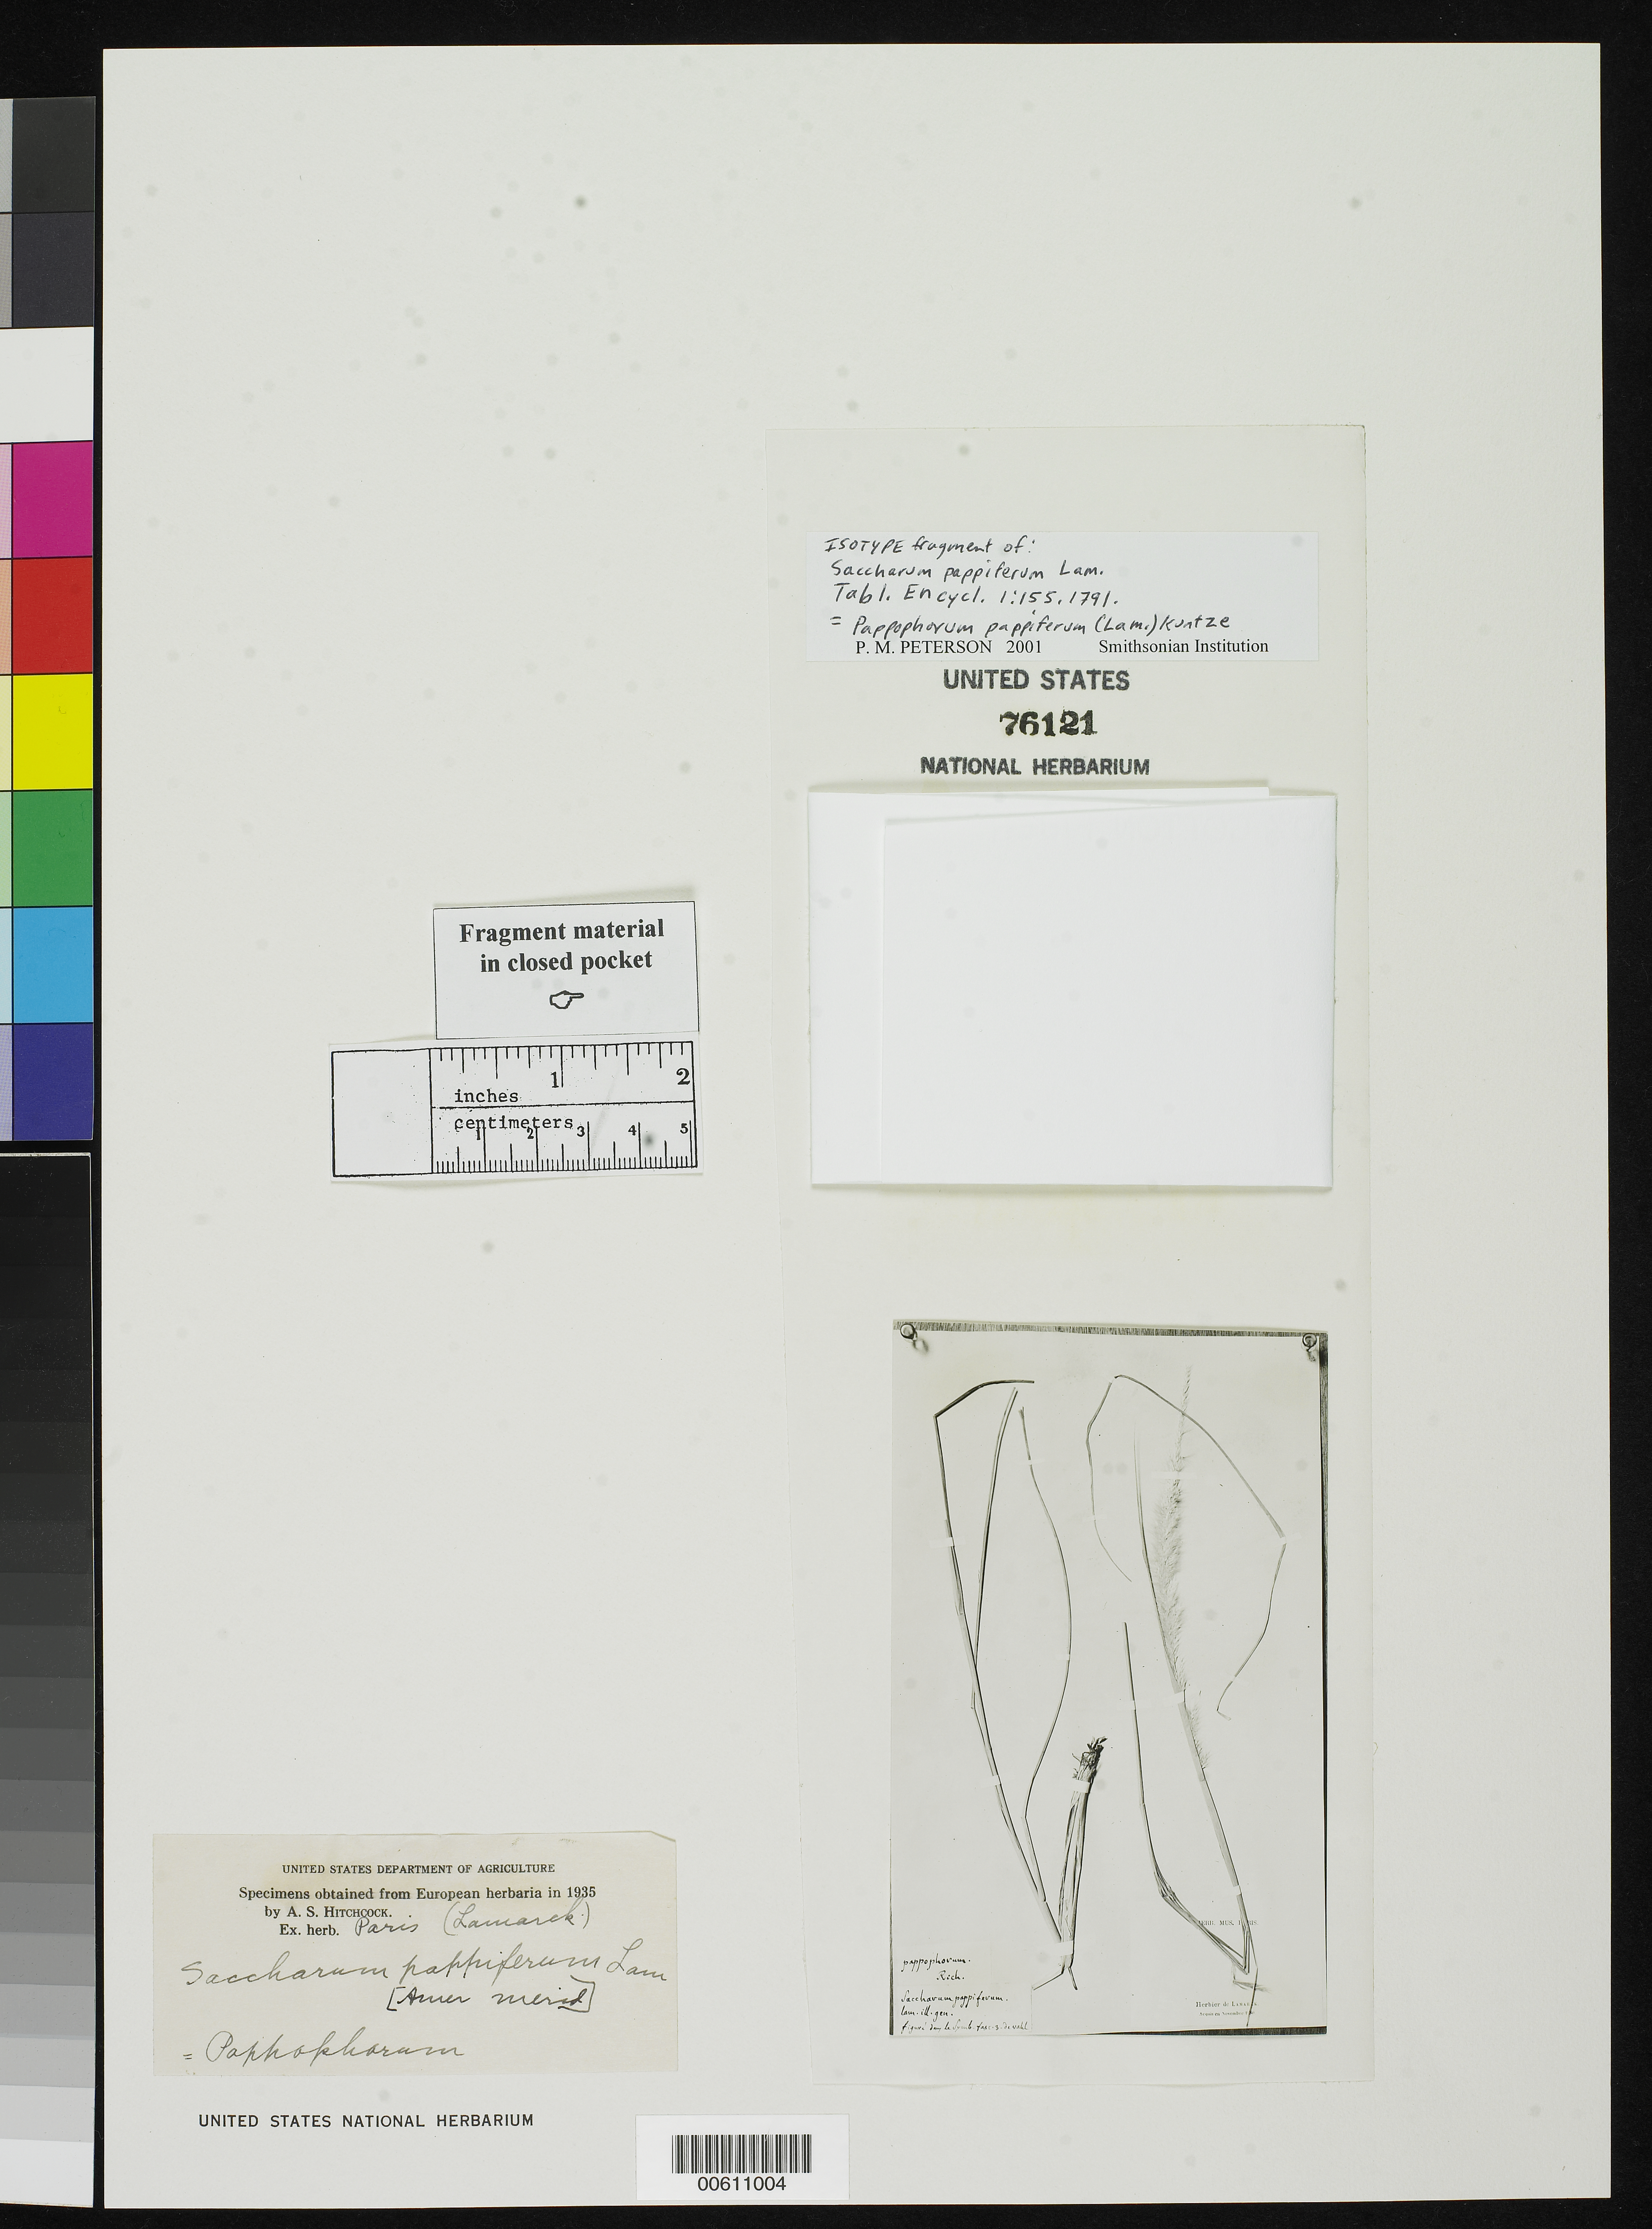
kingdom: Plantae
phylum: Tracheophyta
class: Liliopsida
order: Poales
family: Poaceae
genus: Saccharum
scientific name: Saccharum pappiferum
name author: Lam.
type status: Type Fragment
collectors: -. Richard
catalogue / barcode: US 76121